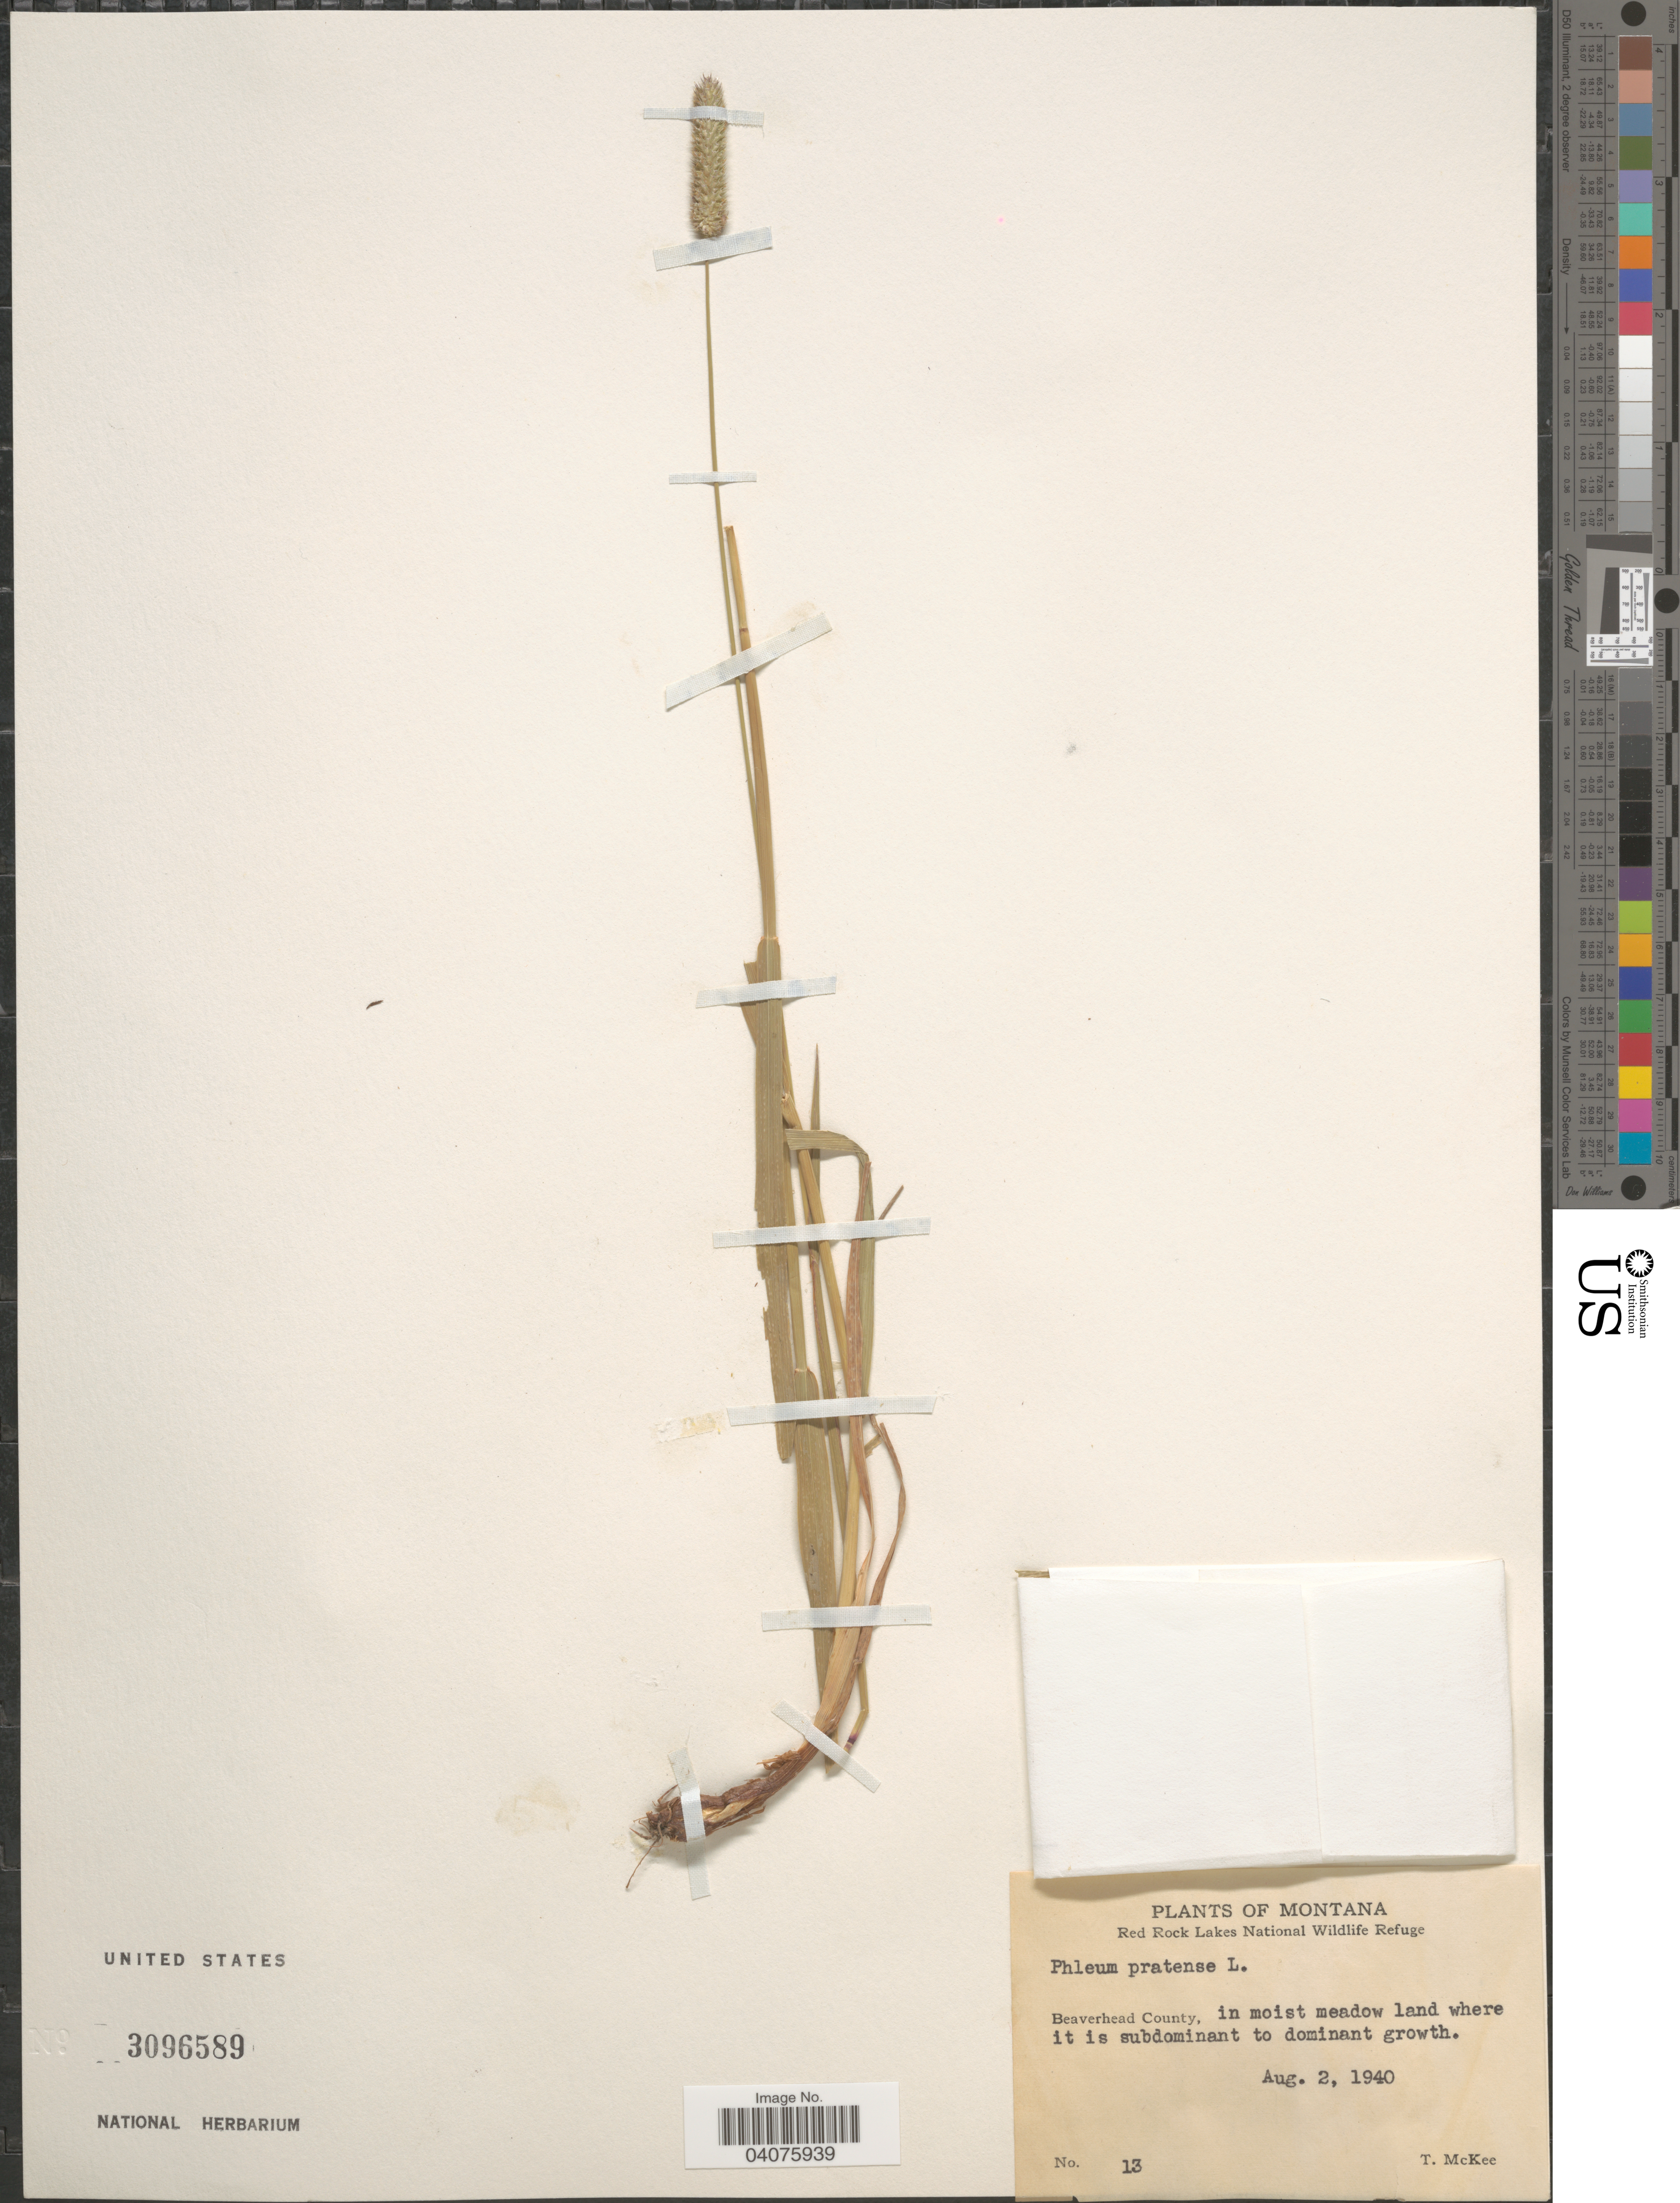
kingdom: Plantae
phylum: Tracheophyta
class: Liliopsida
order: Poales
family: Poaceae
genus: Phleum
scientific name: Phleum pratense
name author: L.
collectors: T. McKee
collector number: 13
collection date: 1940-08-02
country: United States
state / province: Montana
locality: Red Rock Lakes National Wildlife Refuge. Beaverhead County.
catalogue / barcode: US 3096589